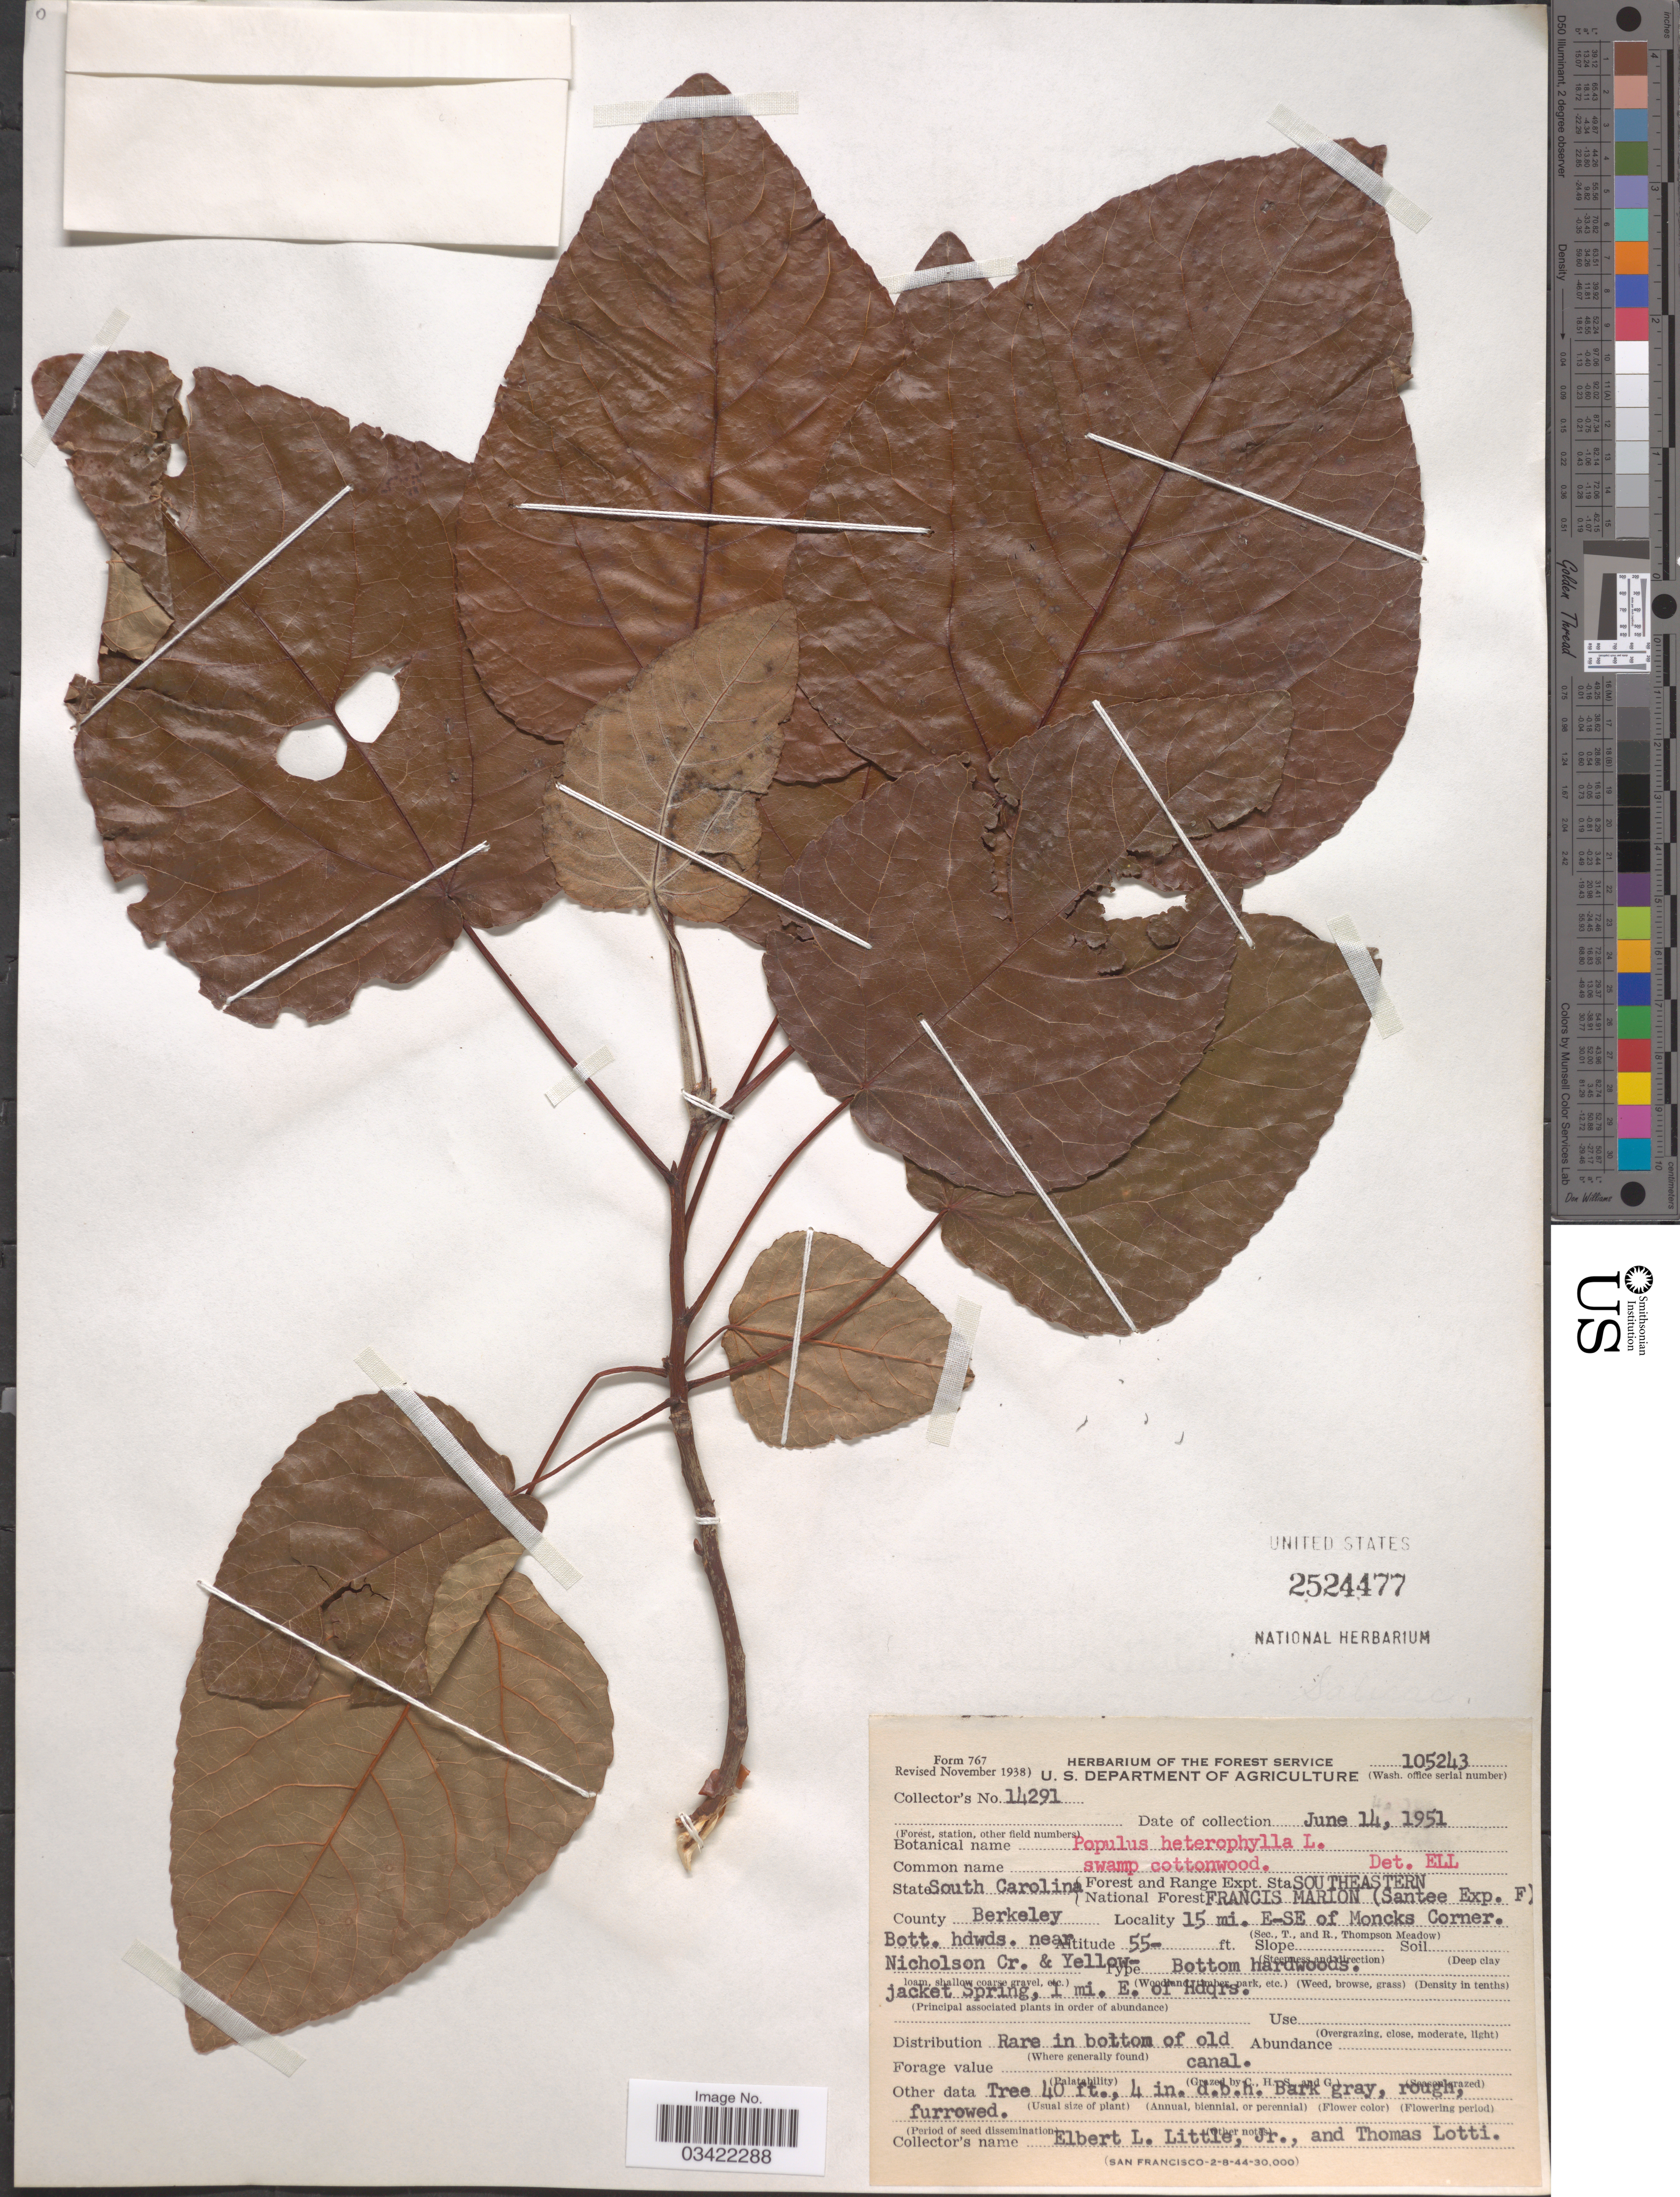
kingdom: Plantae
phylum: Tracheophyta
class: Magnoliopsida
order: Malpighiales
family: Salicaceae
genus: Populus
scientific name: Populus heterophylla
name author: L.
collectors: E. L. Little & T. Lotti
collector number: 14291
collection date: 1951-06-14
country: United States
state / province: South Carolina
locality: Forest and Range Expt. Sta. Southeastern. National Forest Francis Marion (Santee Exp. F). County Berkeley. 15 mi. E-SE of Moncks Corner. Bott. hdwds. near Nicholson Cr. & Yellow-jacket Spring, 1 mi. E. of Hdqrs.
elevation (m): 17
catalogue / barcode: US 2524477